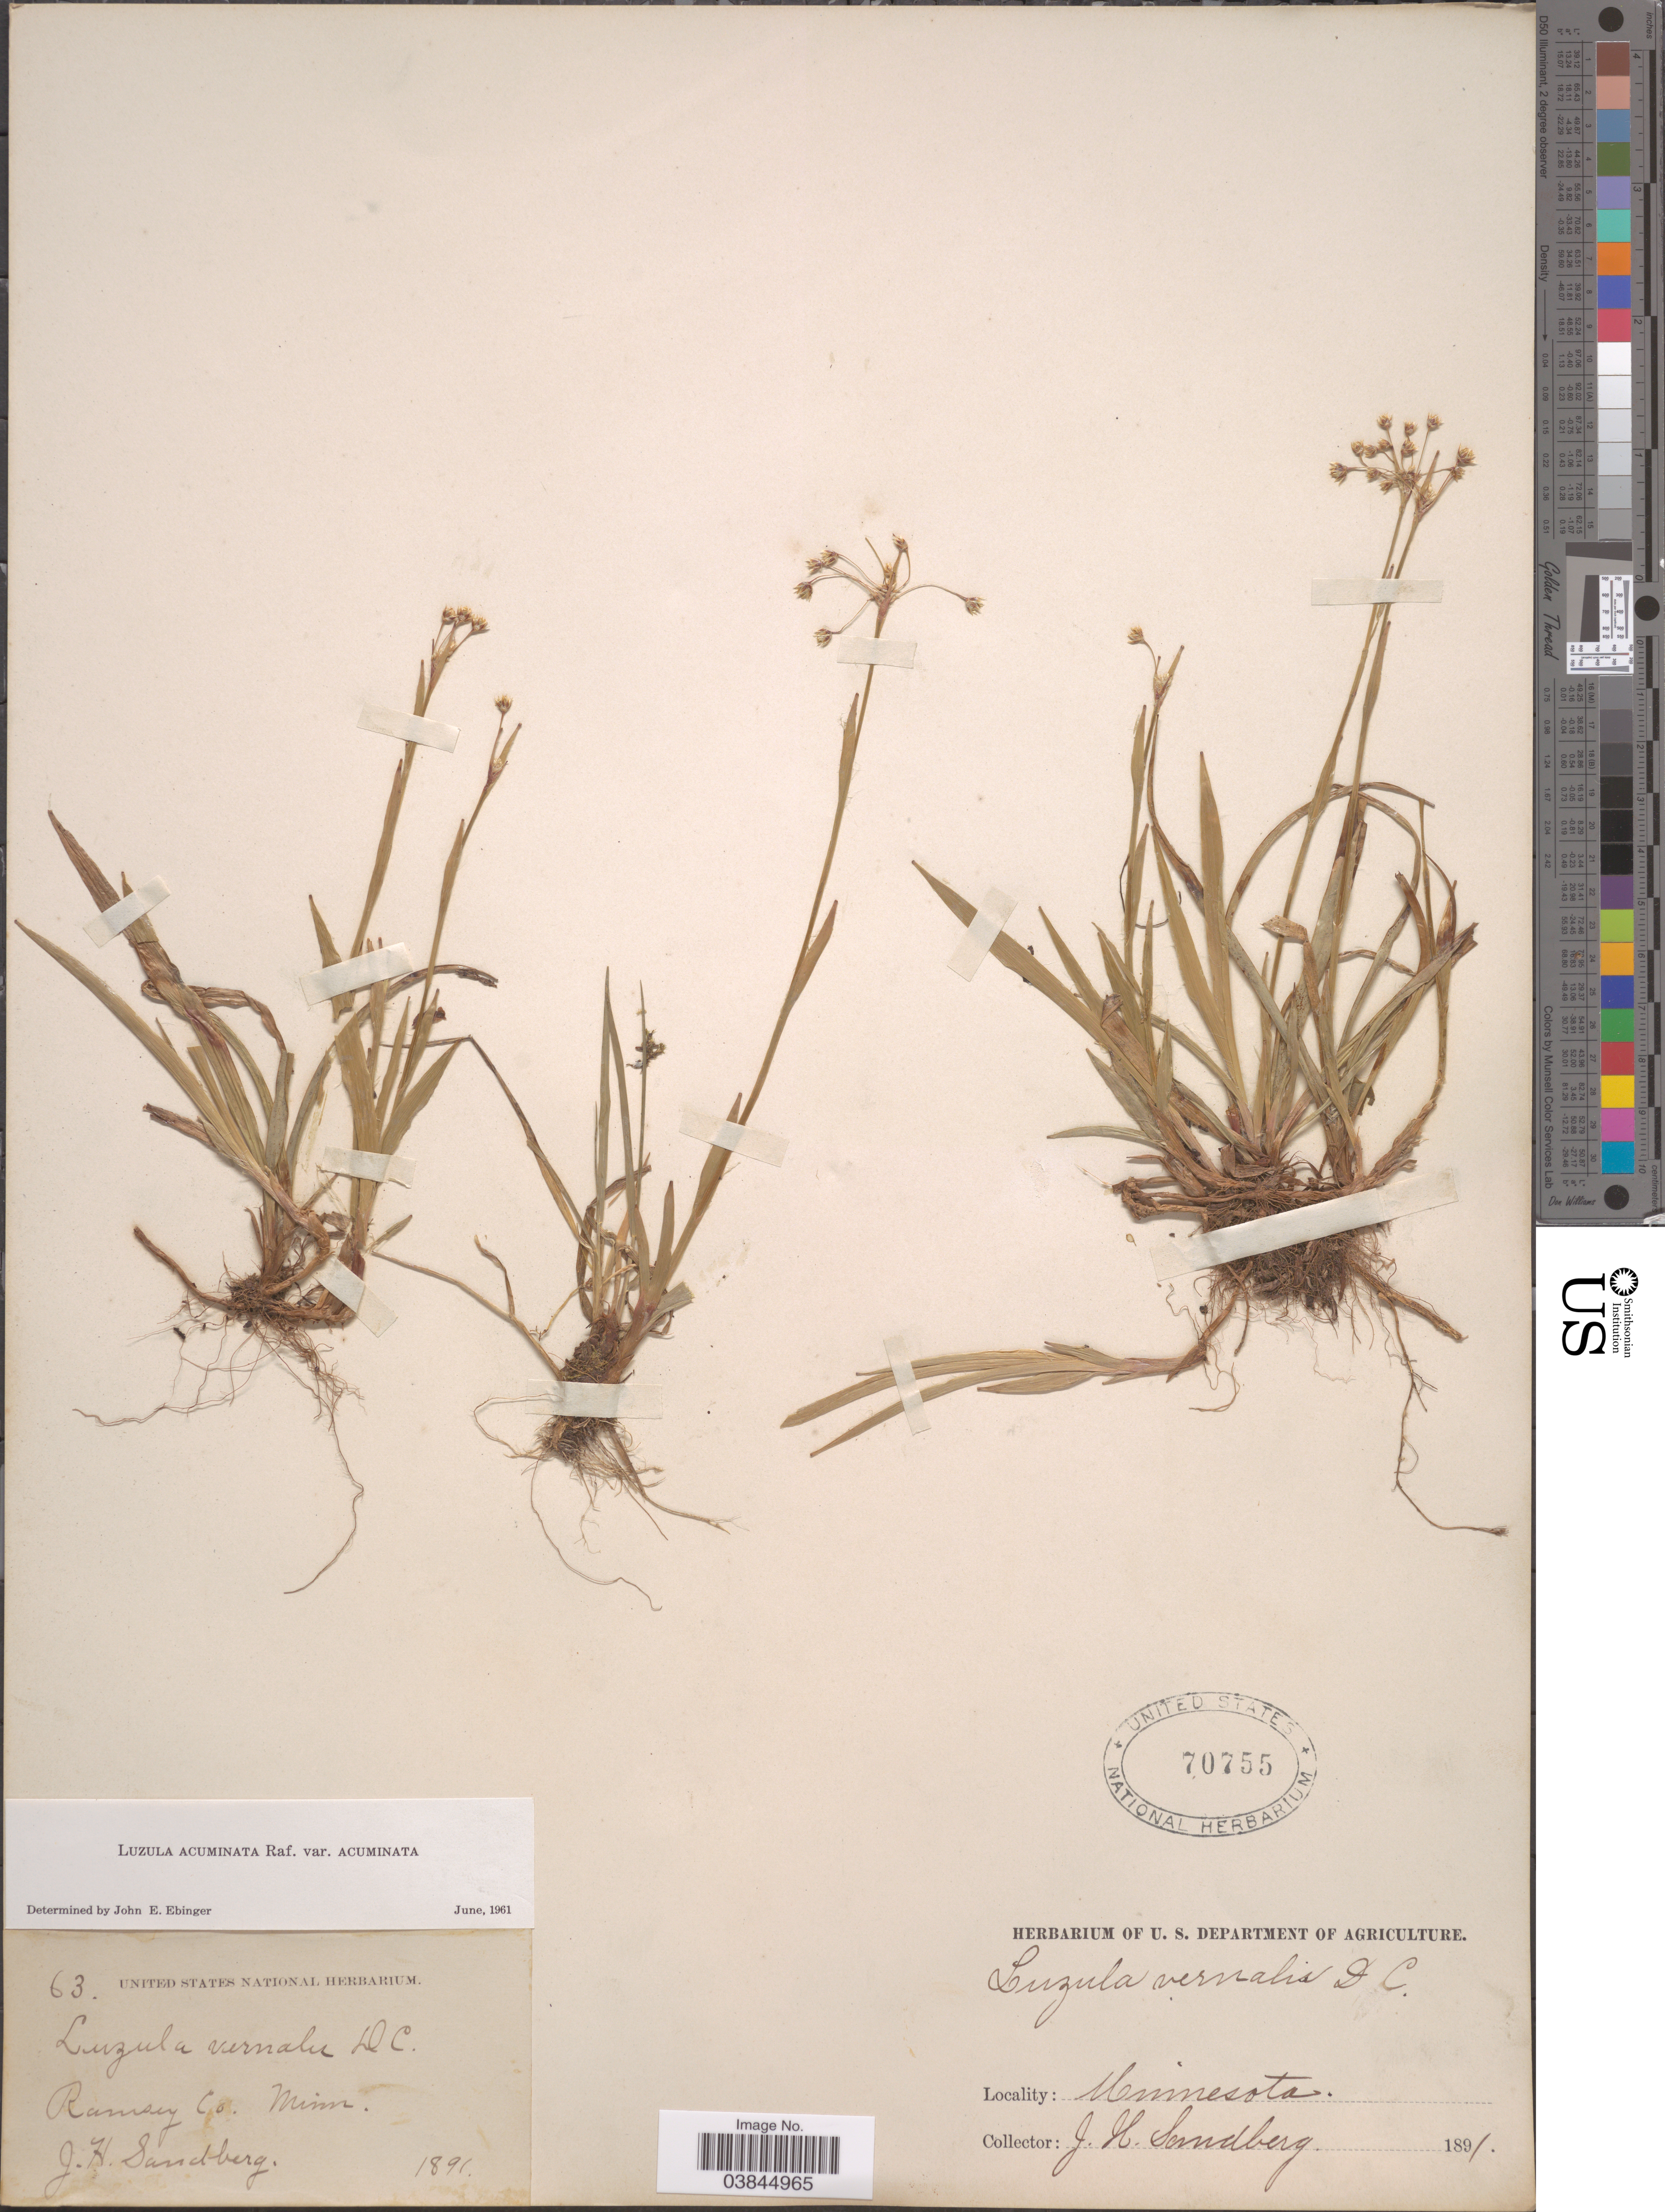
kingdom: Plantae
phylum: Tracheophyta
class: Liliopsida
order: Poales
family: Juncaceae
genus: Luzula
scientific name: Luzula acuminata var. acuminata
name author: Raf.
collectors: J. H. Sandberg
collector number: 63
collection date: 1891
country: United States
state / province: Minnesota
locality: Ramsey Co.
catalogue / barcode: US 70755